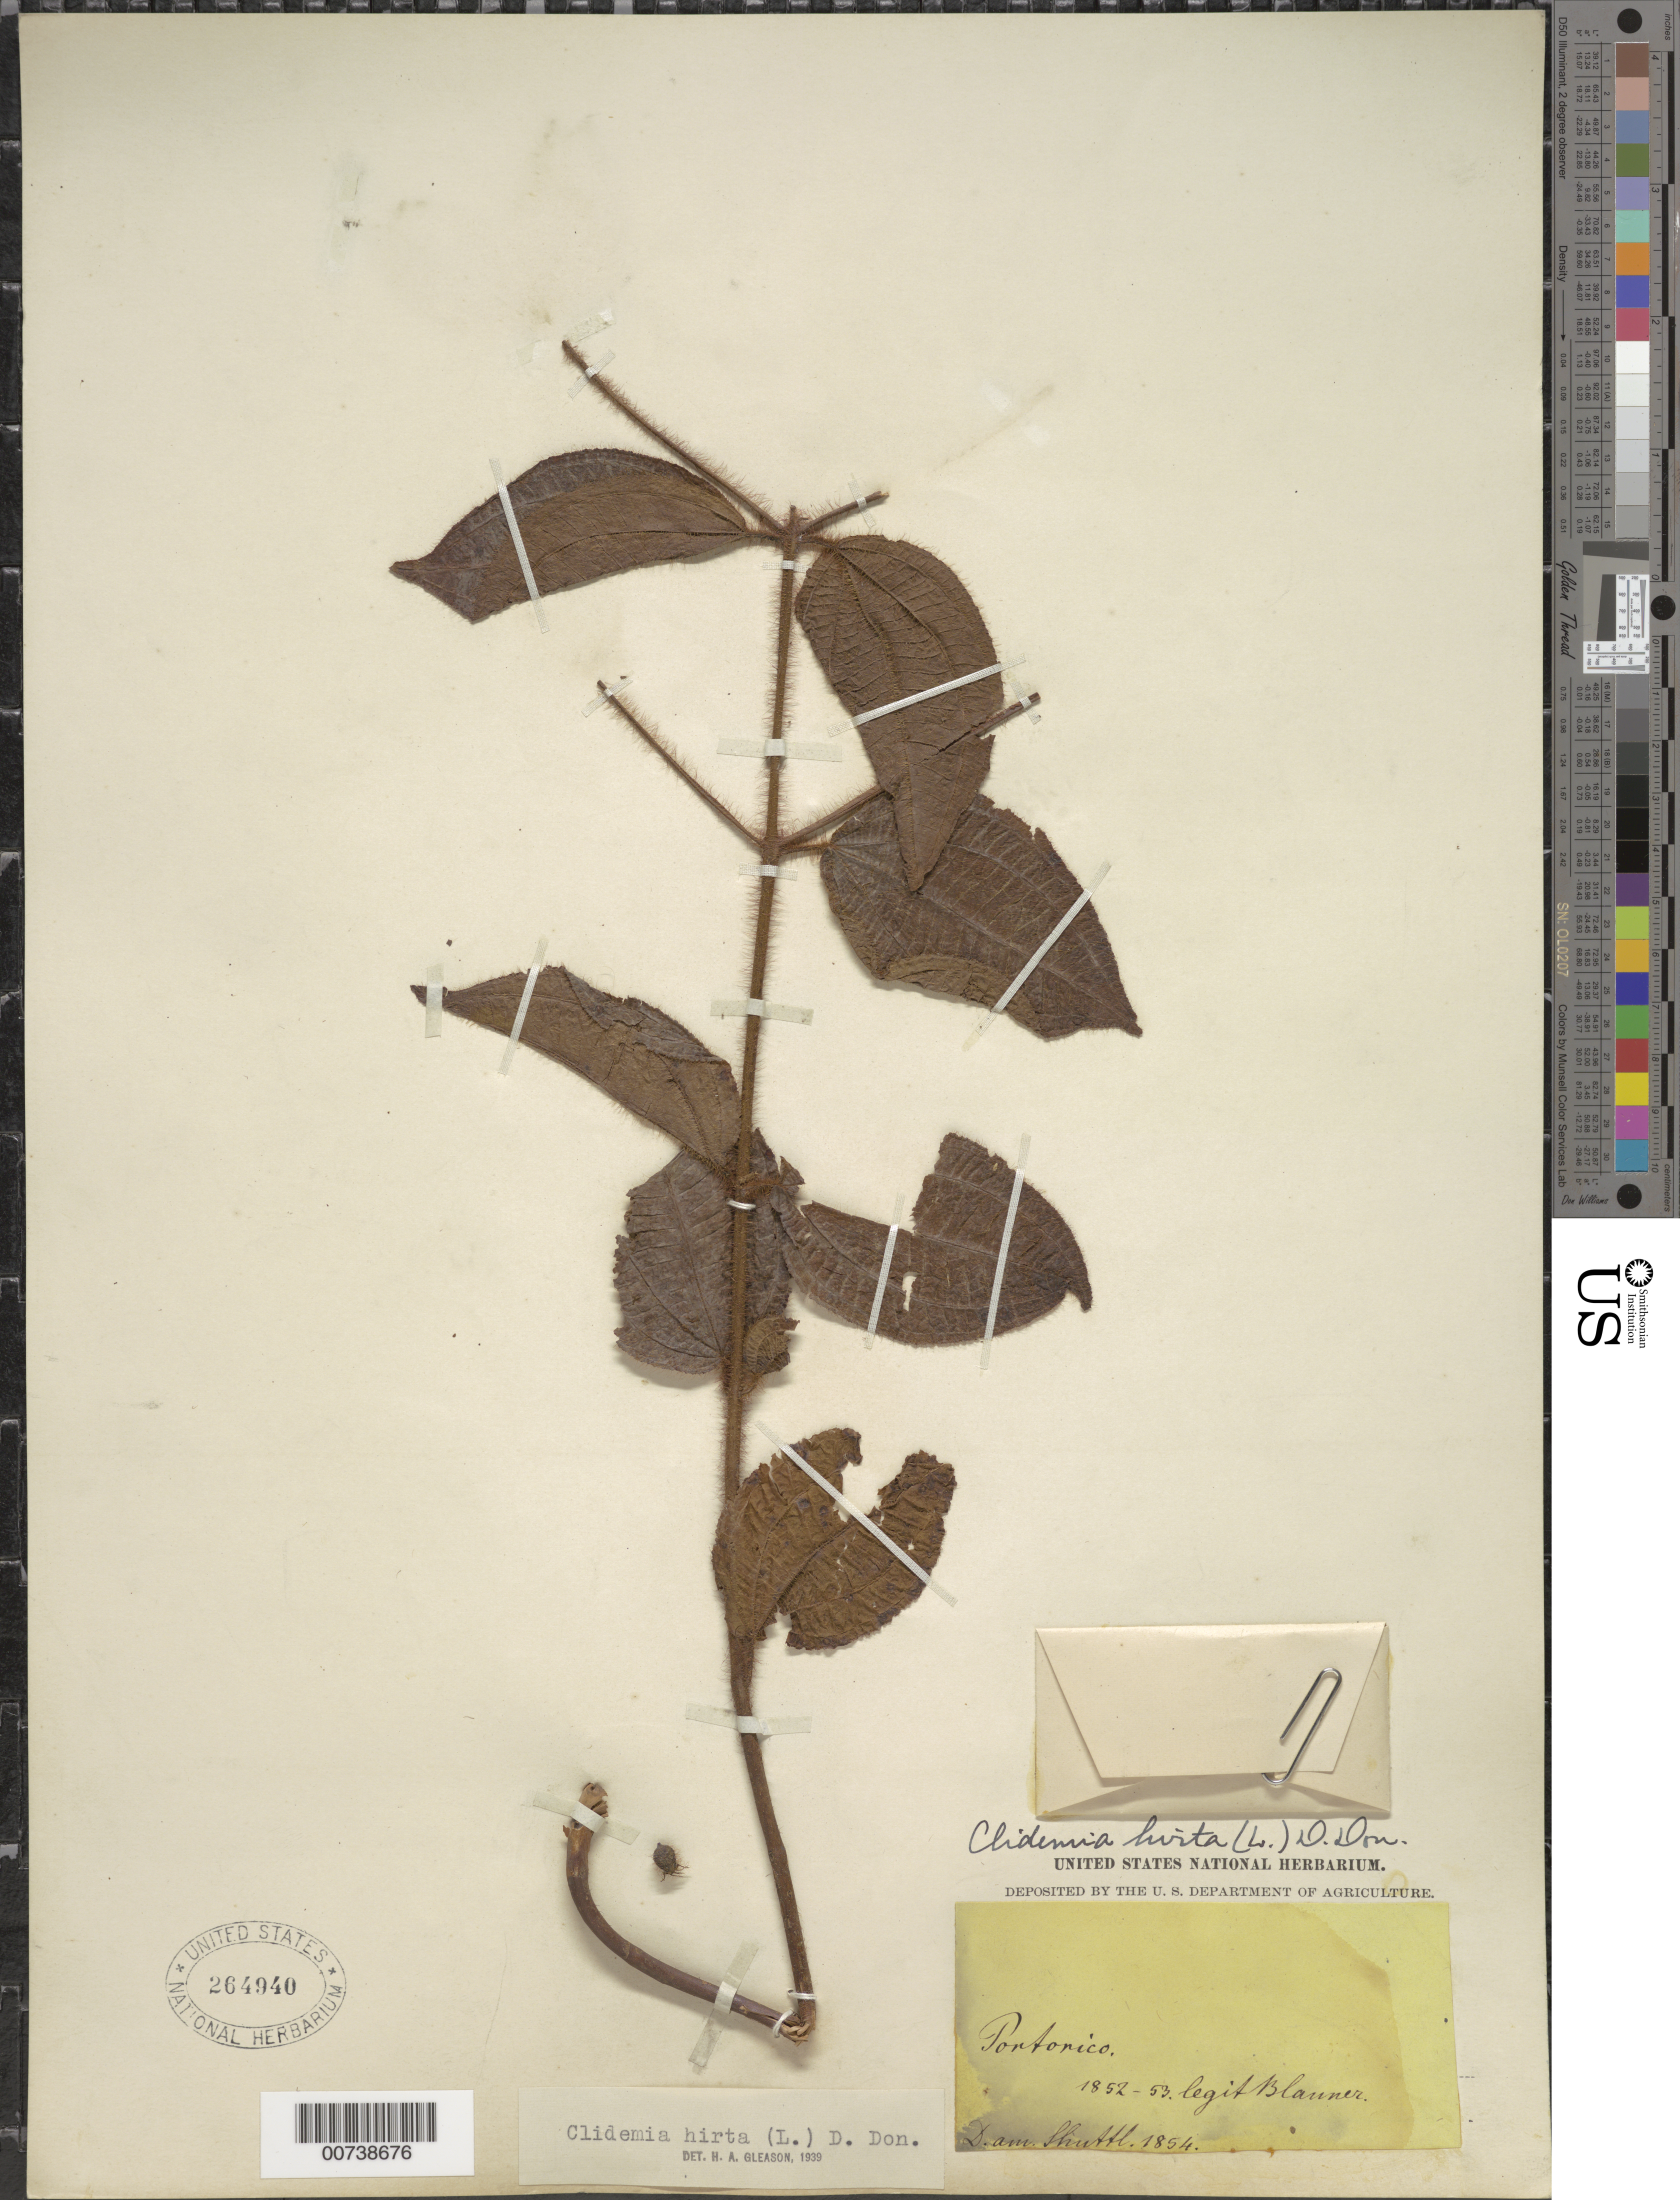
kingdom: Plantae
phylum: Tracheophyta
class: Magnoliopsida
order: Myrtales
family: Melastomataceae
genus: Clidemia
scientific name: Clidemia hirta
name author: (L.) D. Don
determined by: Gleason, H. A.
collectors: Blauner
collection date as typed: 1852 to -- --- 1853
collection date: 1852/1853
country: Puerto Rico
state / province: Luquillo (?)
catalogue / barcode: US 264940